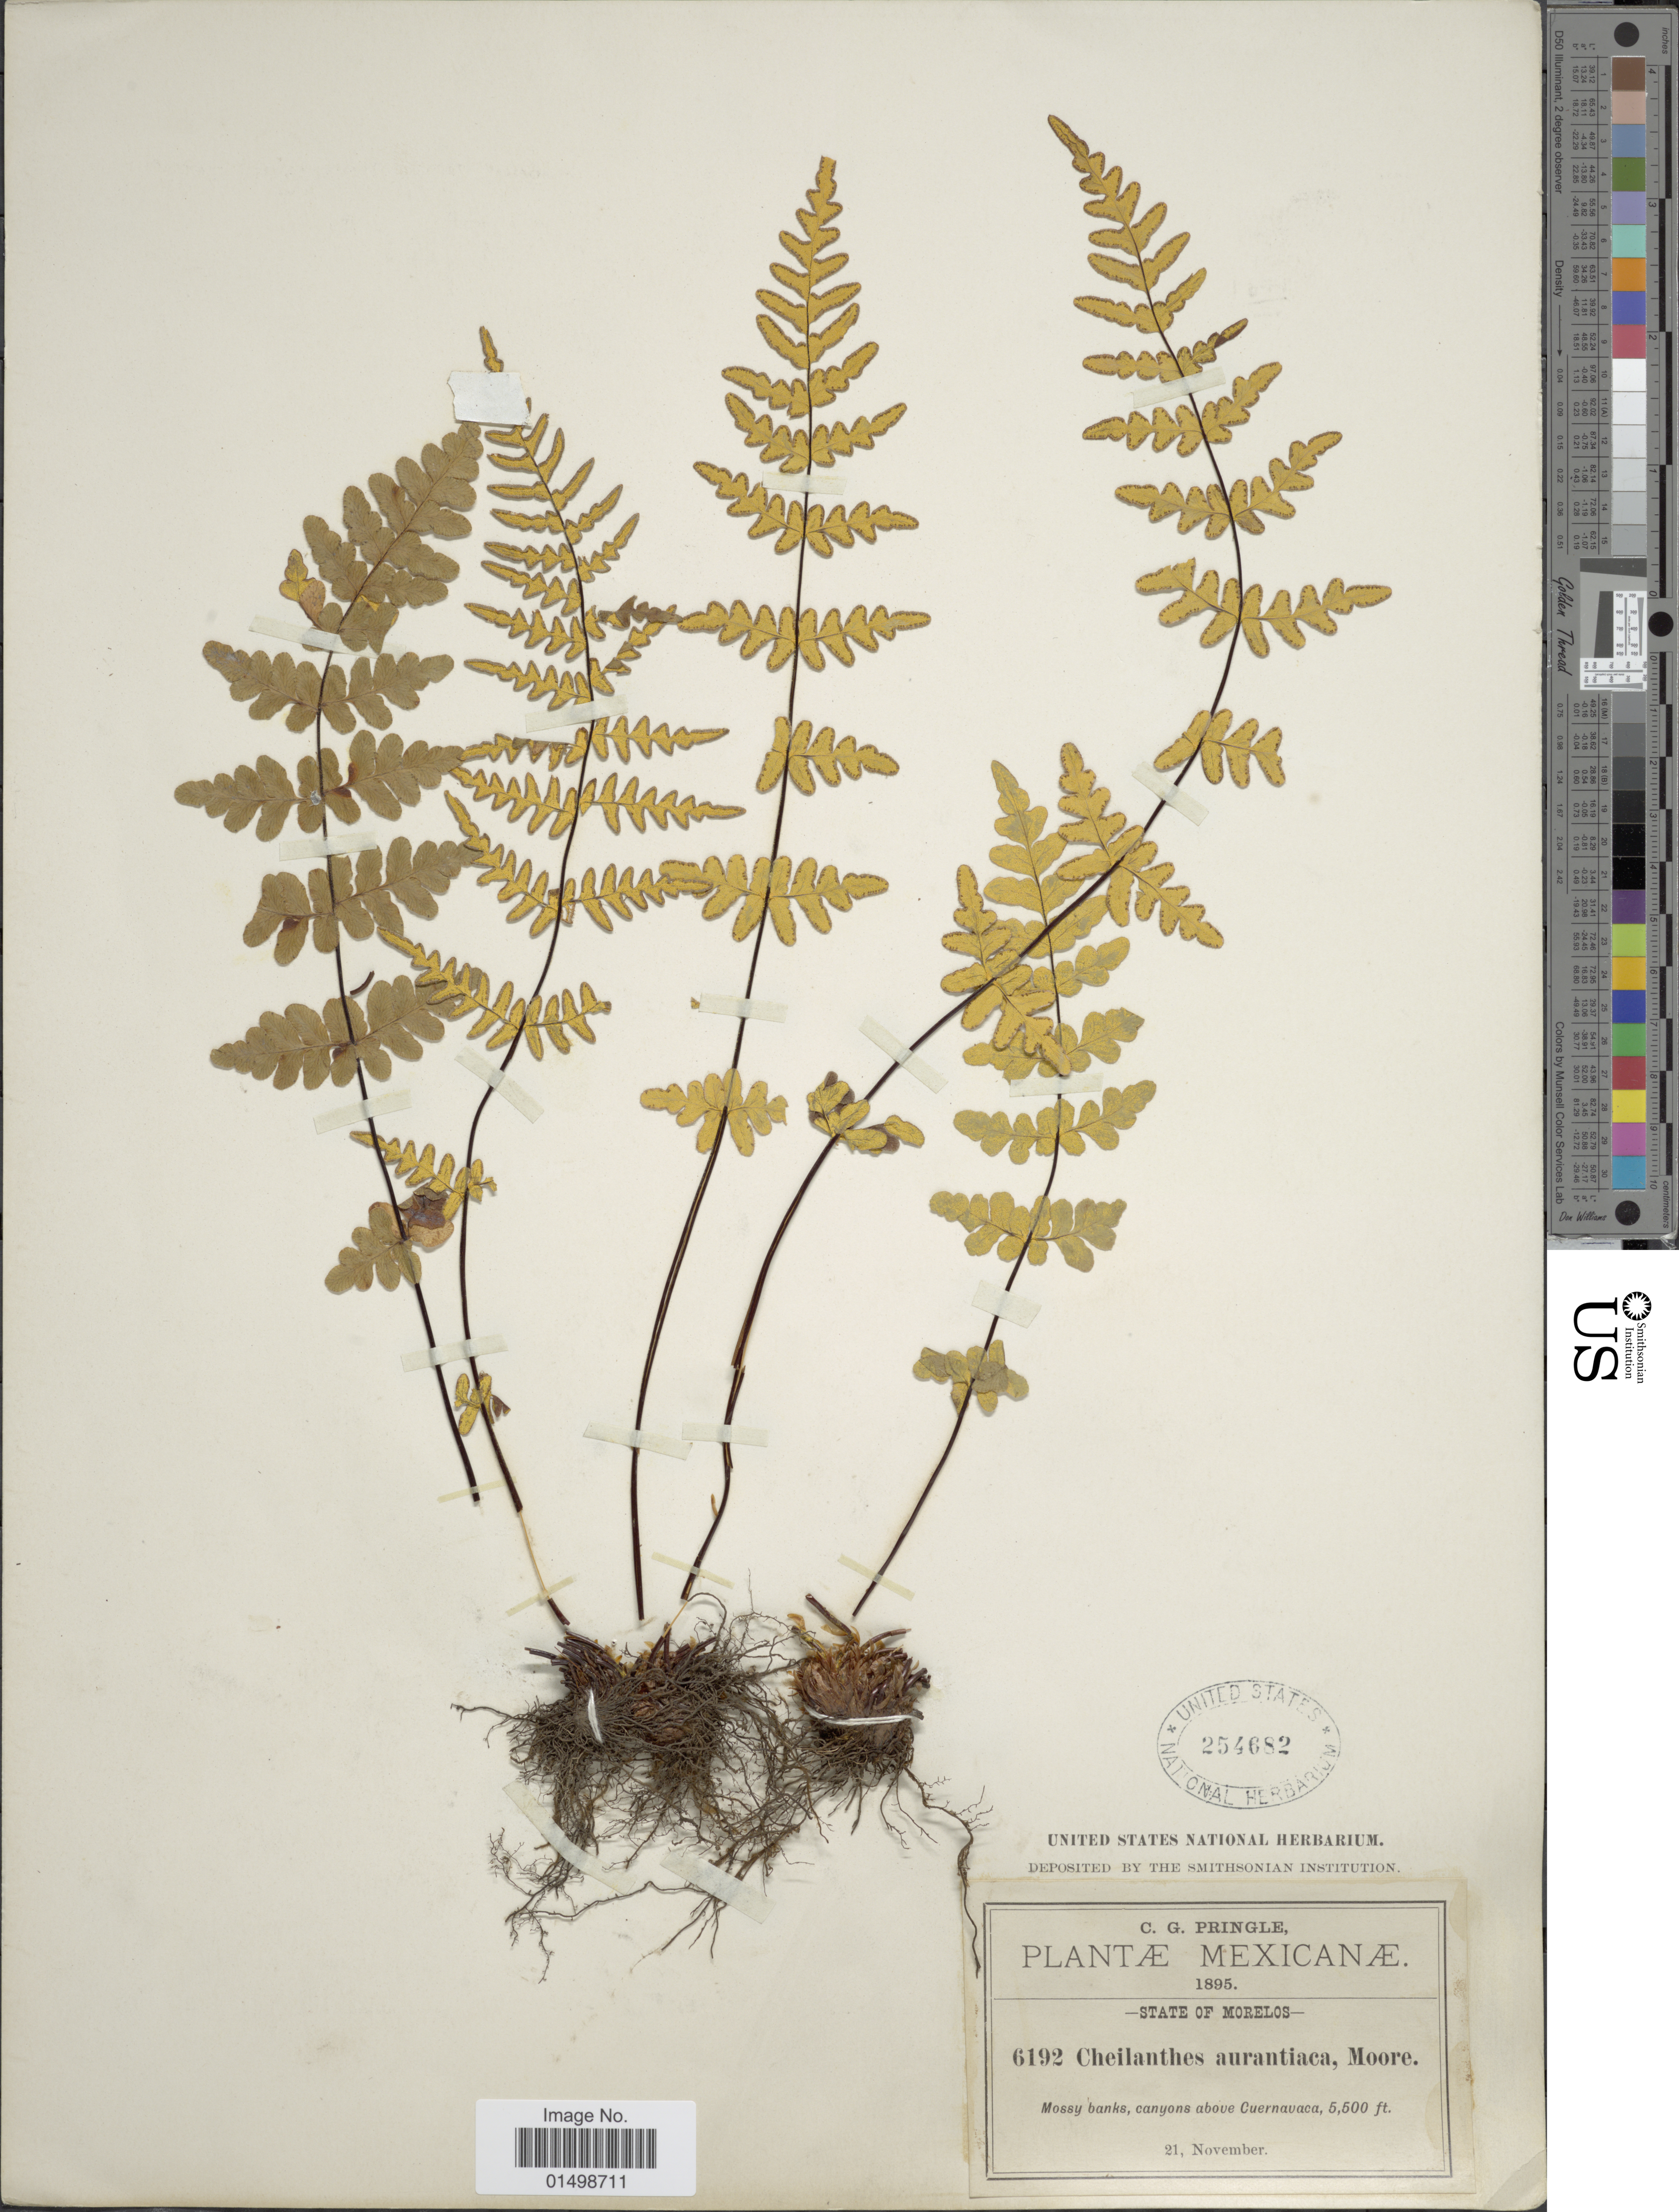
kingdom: Plantae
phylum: Tracheophyta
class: Polypodiopsida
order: Polypodiales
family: Pteridaceae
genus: Cheilanthes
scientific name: Cheilanthes aurantiaca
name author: (Cav.) T. Moore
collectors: C. G. Pringle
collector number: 6192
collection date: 1895-11-21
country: Mexico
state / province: Morelos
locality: Canyons above Cuernavaca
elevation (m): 1676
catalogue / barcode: US 254682